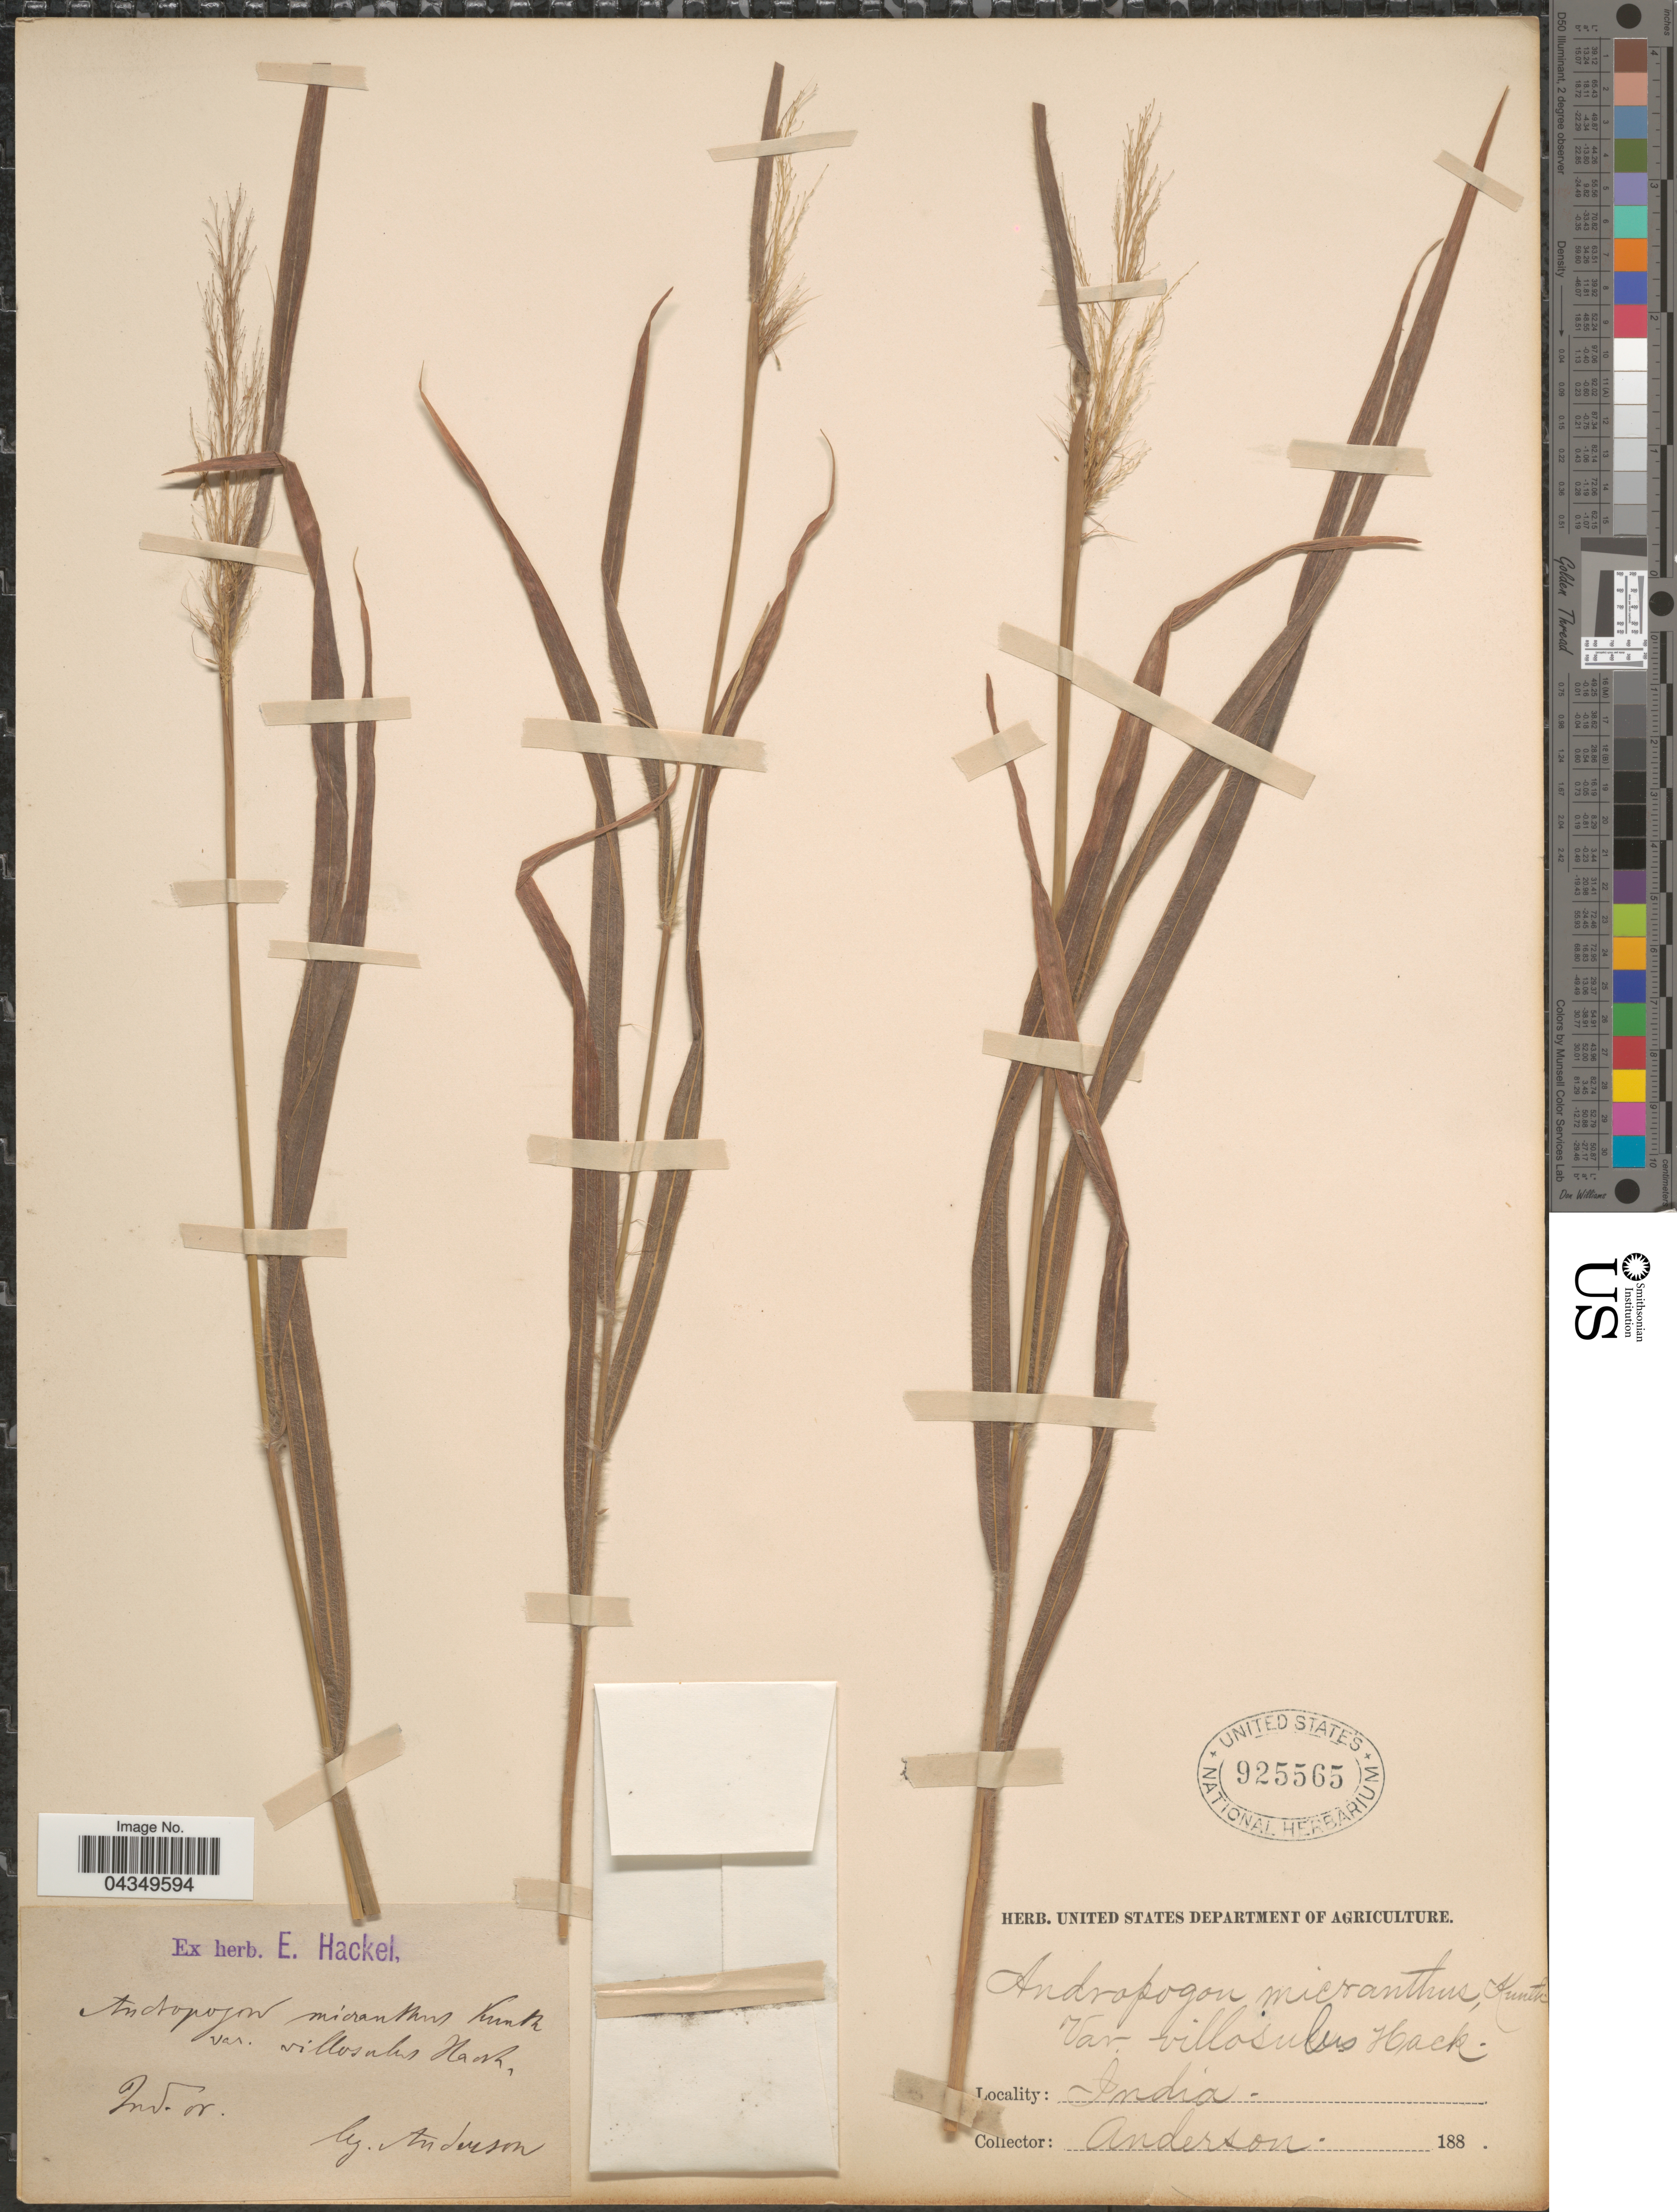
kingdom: Plantae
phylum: Tracheophyta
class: Liliopsida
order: Poales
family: Poaceae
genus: Capillipedium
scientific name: Capillipedium parviflorum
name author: (R. Br.) Stapf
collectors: -- Anderson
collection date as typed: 188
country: India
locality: Ind. or.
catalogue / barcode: US 925565